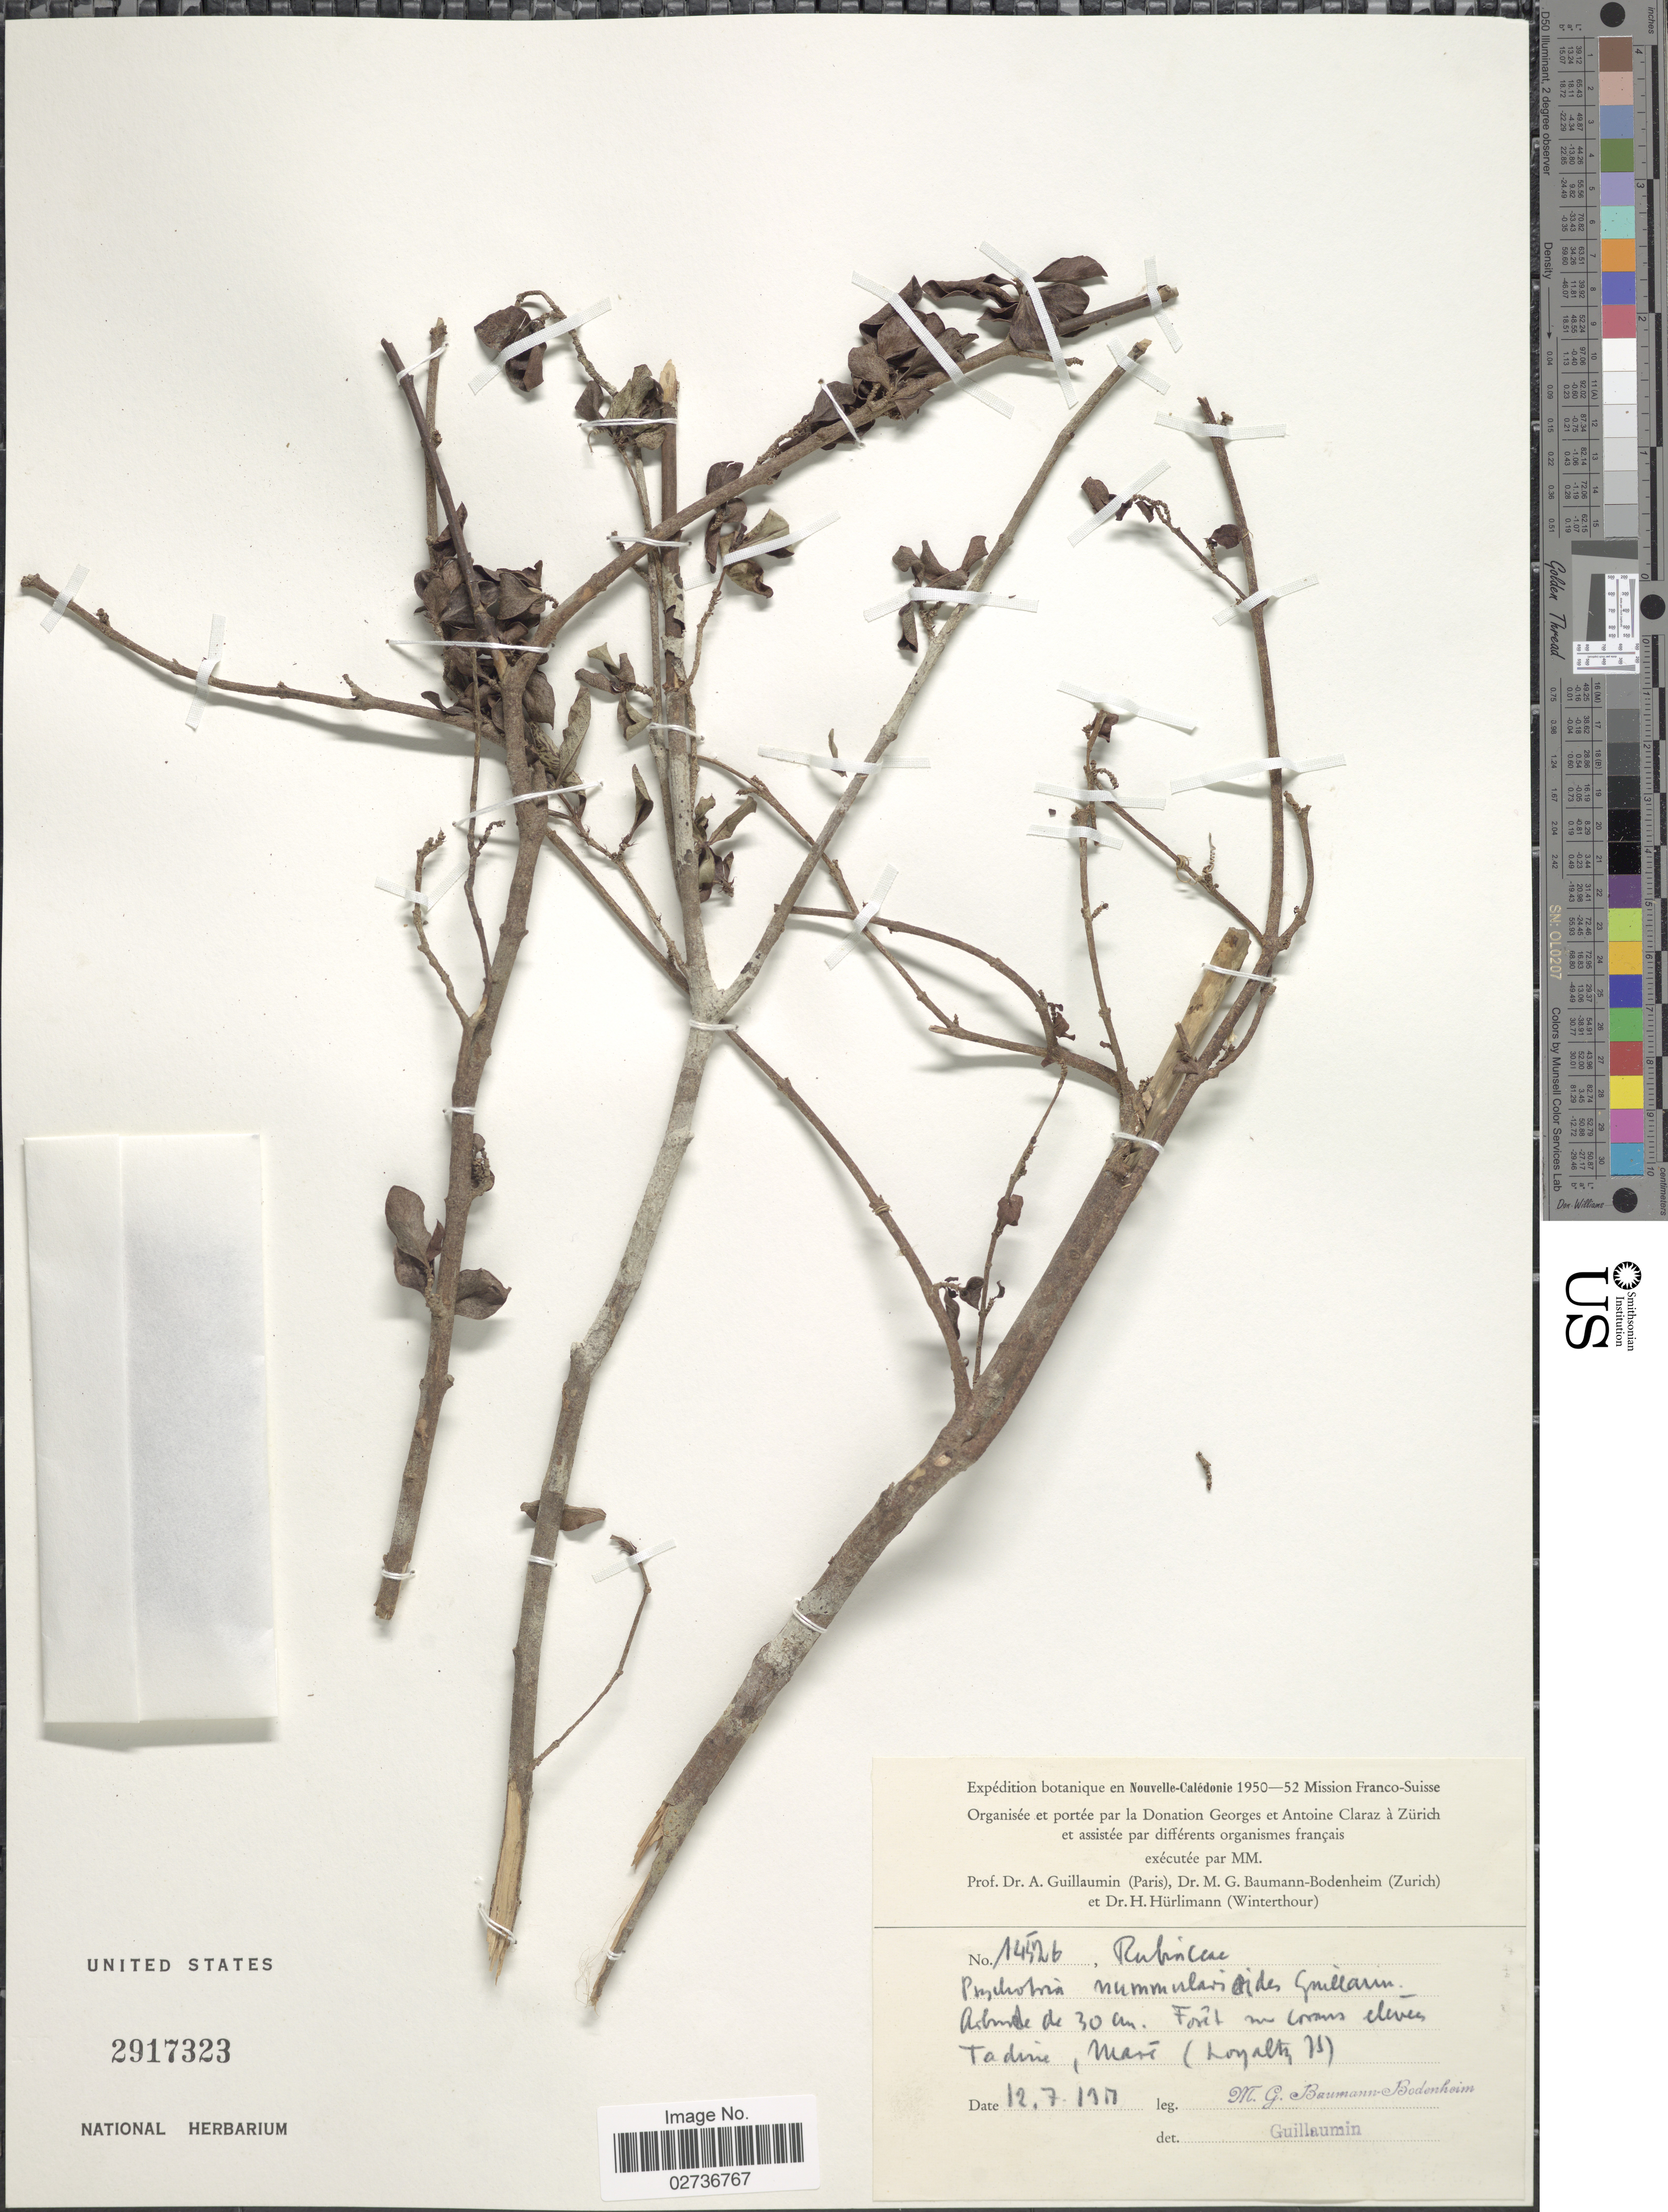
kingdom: Plantae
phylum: Tracheophyta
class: Magnoliopsida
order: Gentianales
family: Rubiaceae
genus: Psychotria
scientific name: Psychotria nummularioides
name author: Guillaumin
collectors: M. G. Baumann-Bodenheim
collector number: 14526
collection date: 1950-07-12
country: New Caledonia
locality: Foret nu Corans eleven Tadine, Mari. [interpreted]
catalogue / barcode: US 2917323